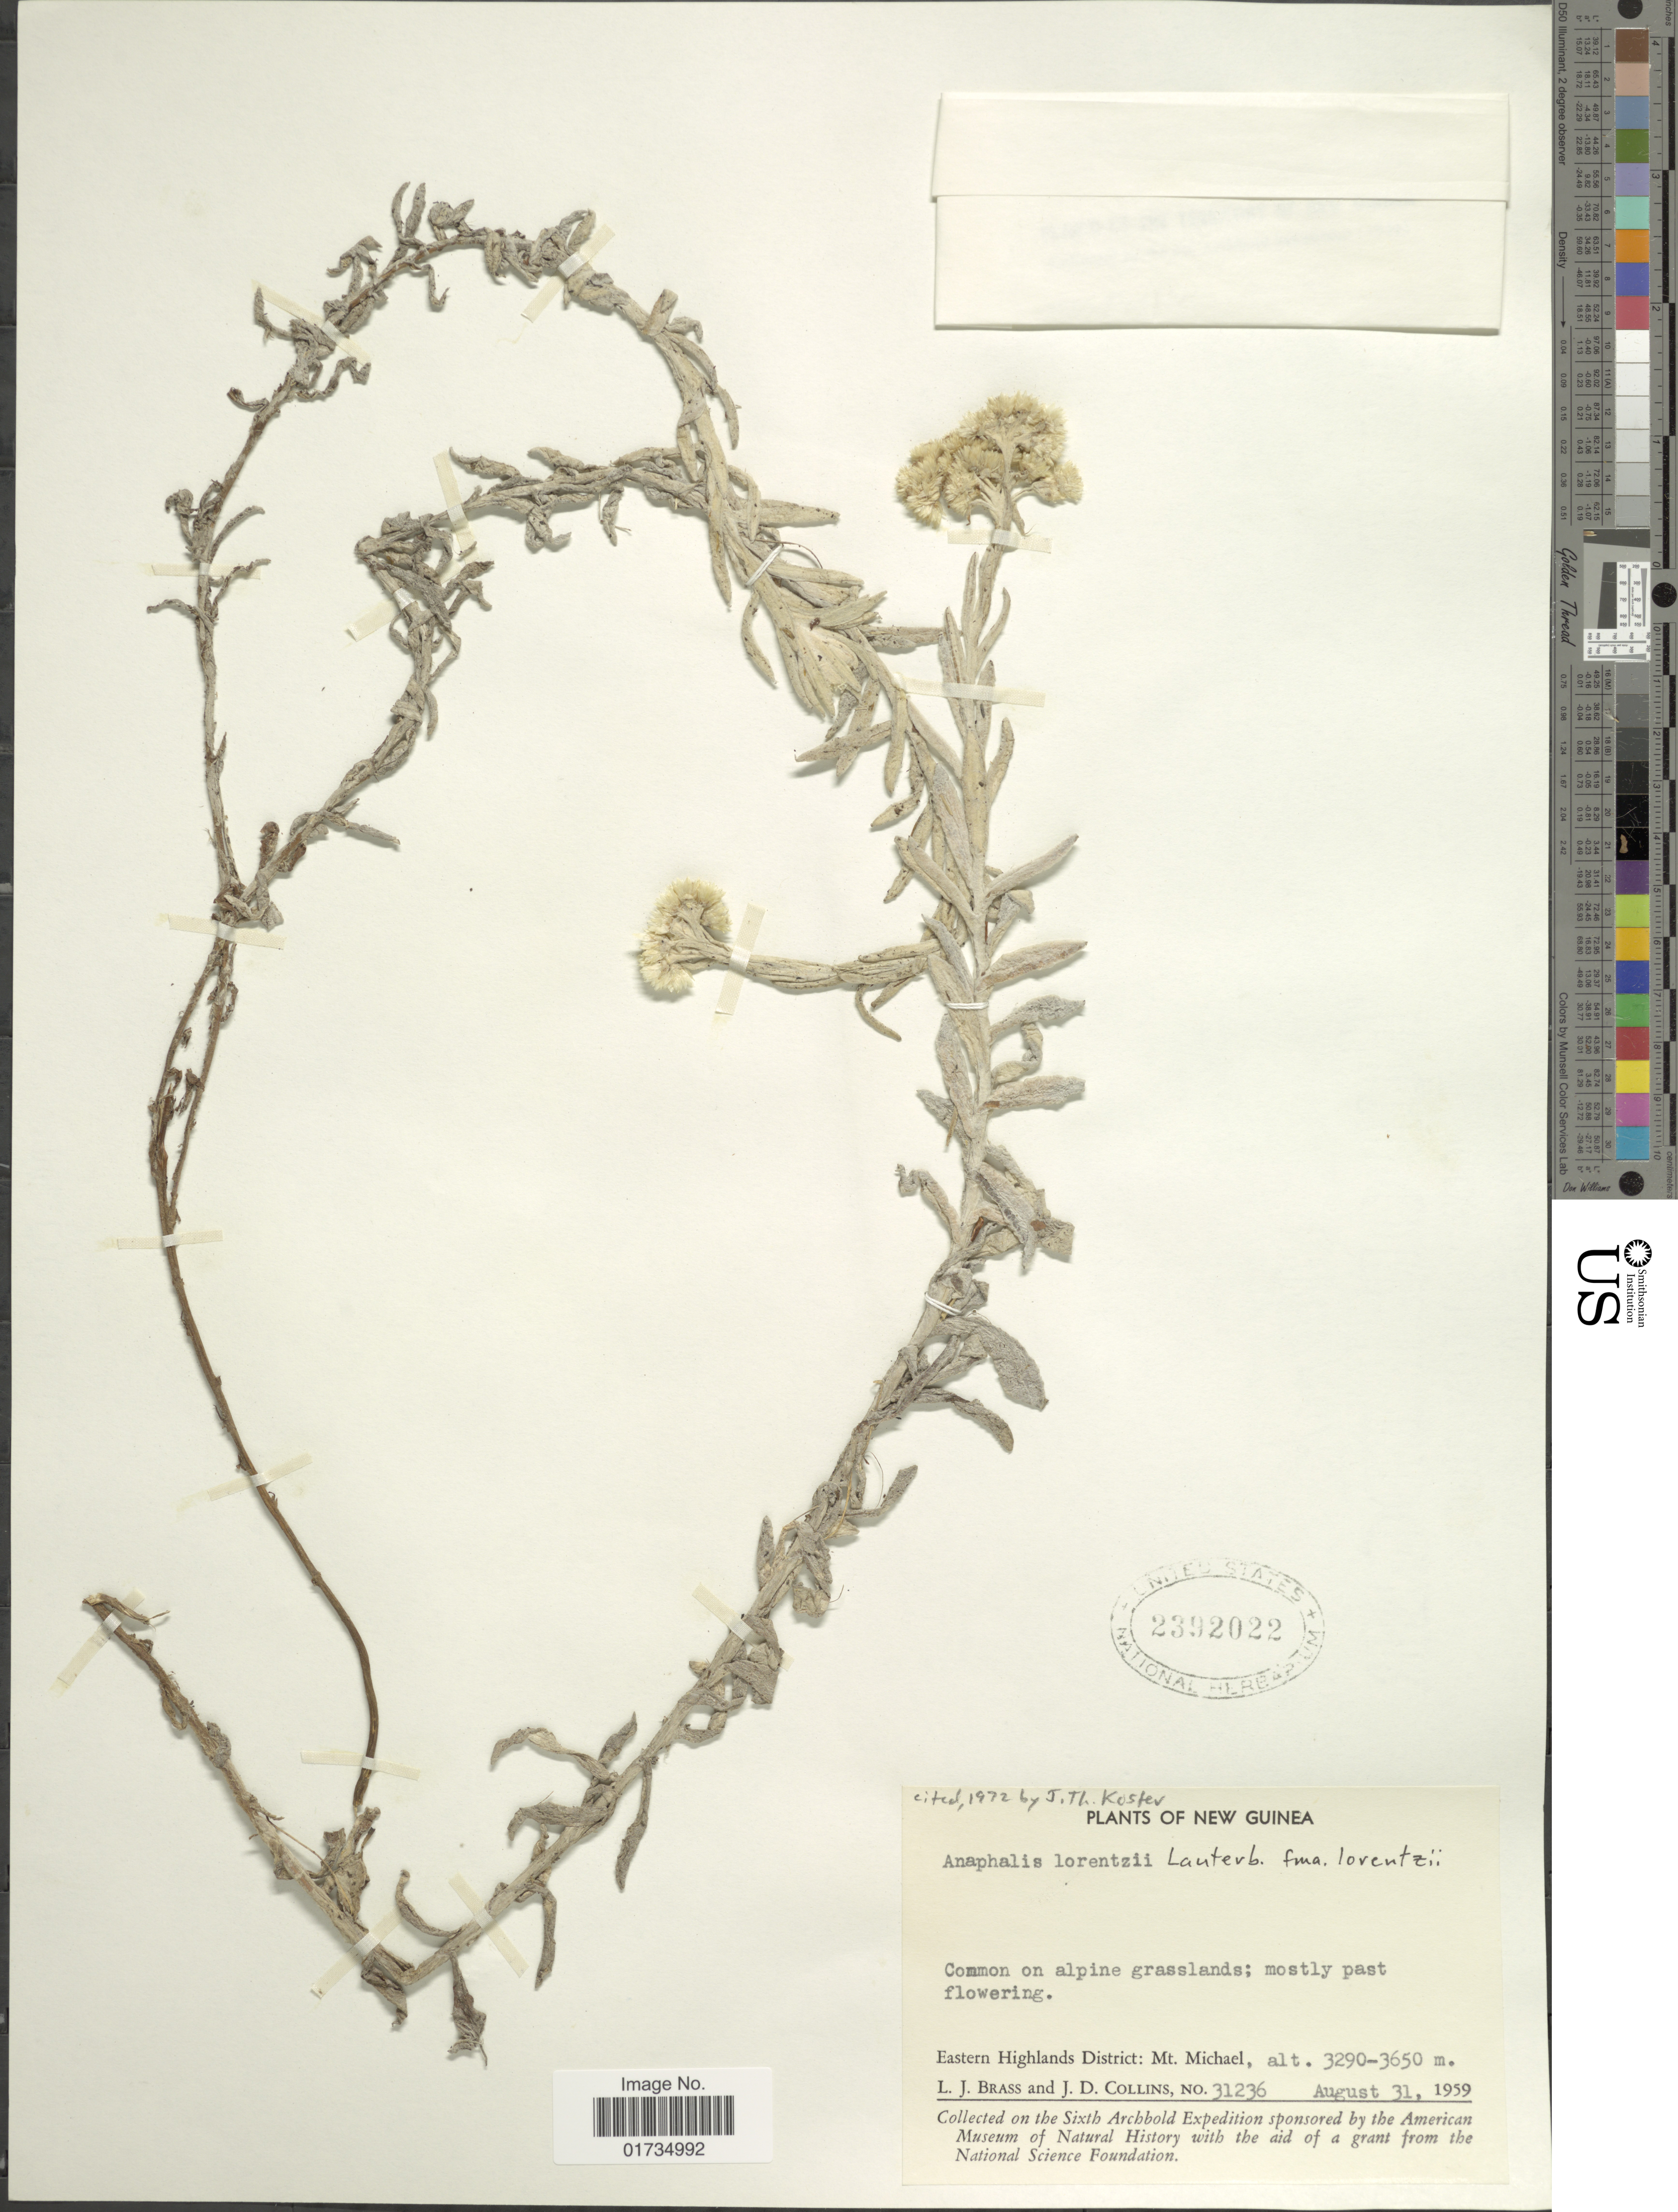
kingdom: Plantae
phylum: Tracheophyta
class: Magnoliopsida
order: Asterales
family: Asteraceae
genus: Anaphalis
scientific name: Anaphalis lorentzii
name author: Lauterb.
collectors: L. J. Brass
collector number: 31236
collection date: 1959-08-31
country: Papua New Guinea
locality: New Guinea. Eastern Highlands District: Mt. Michael.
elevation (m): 3290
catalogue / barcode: US 2392022